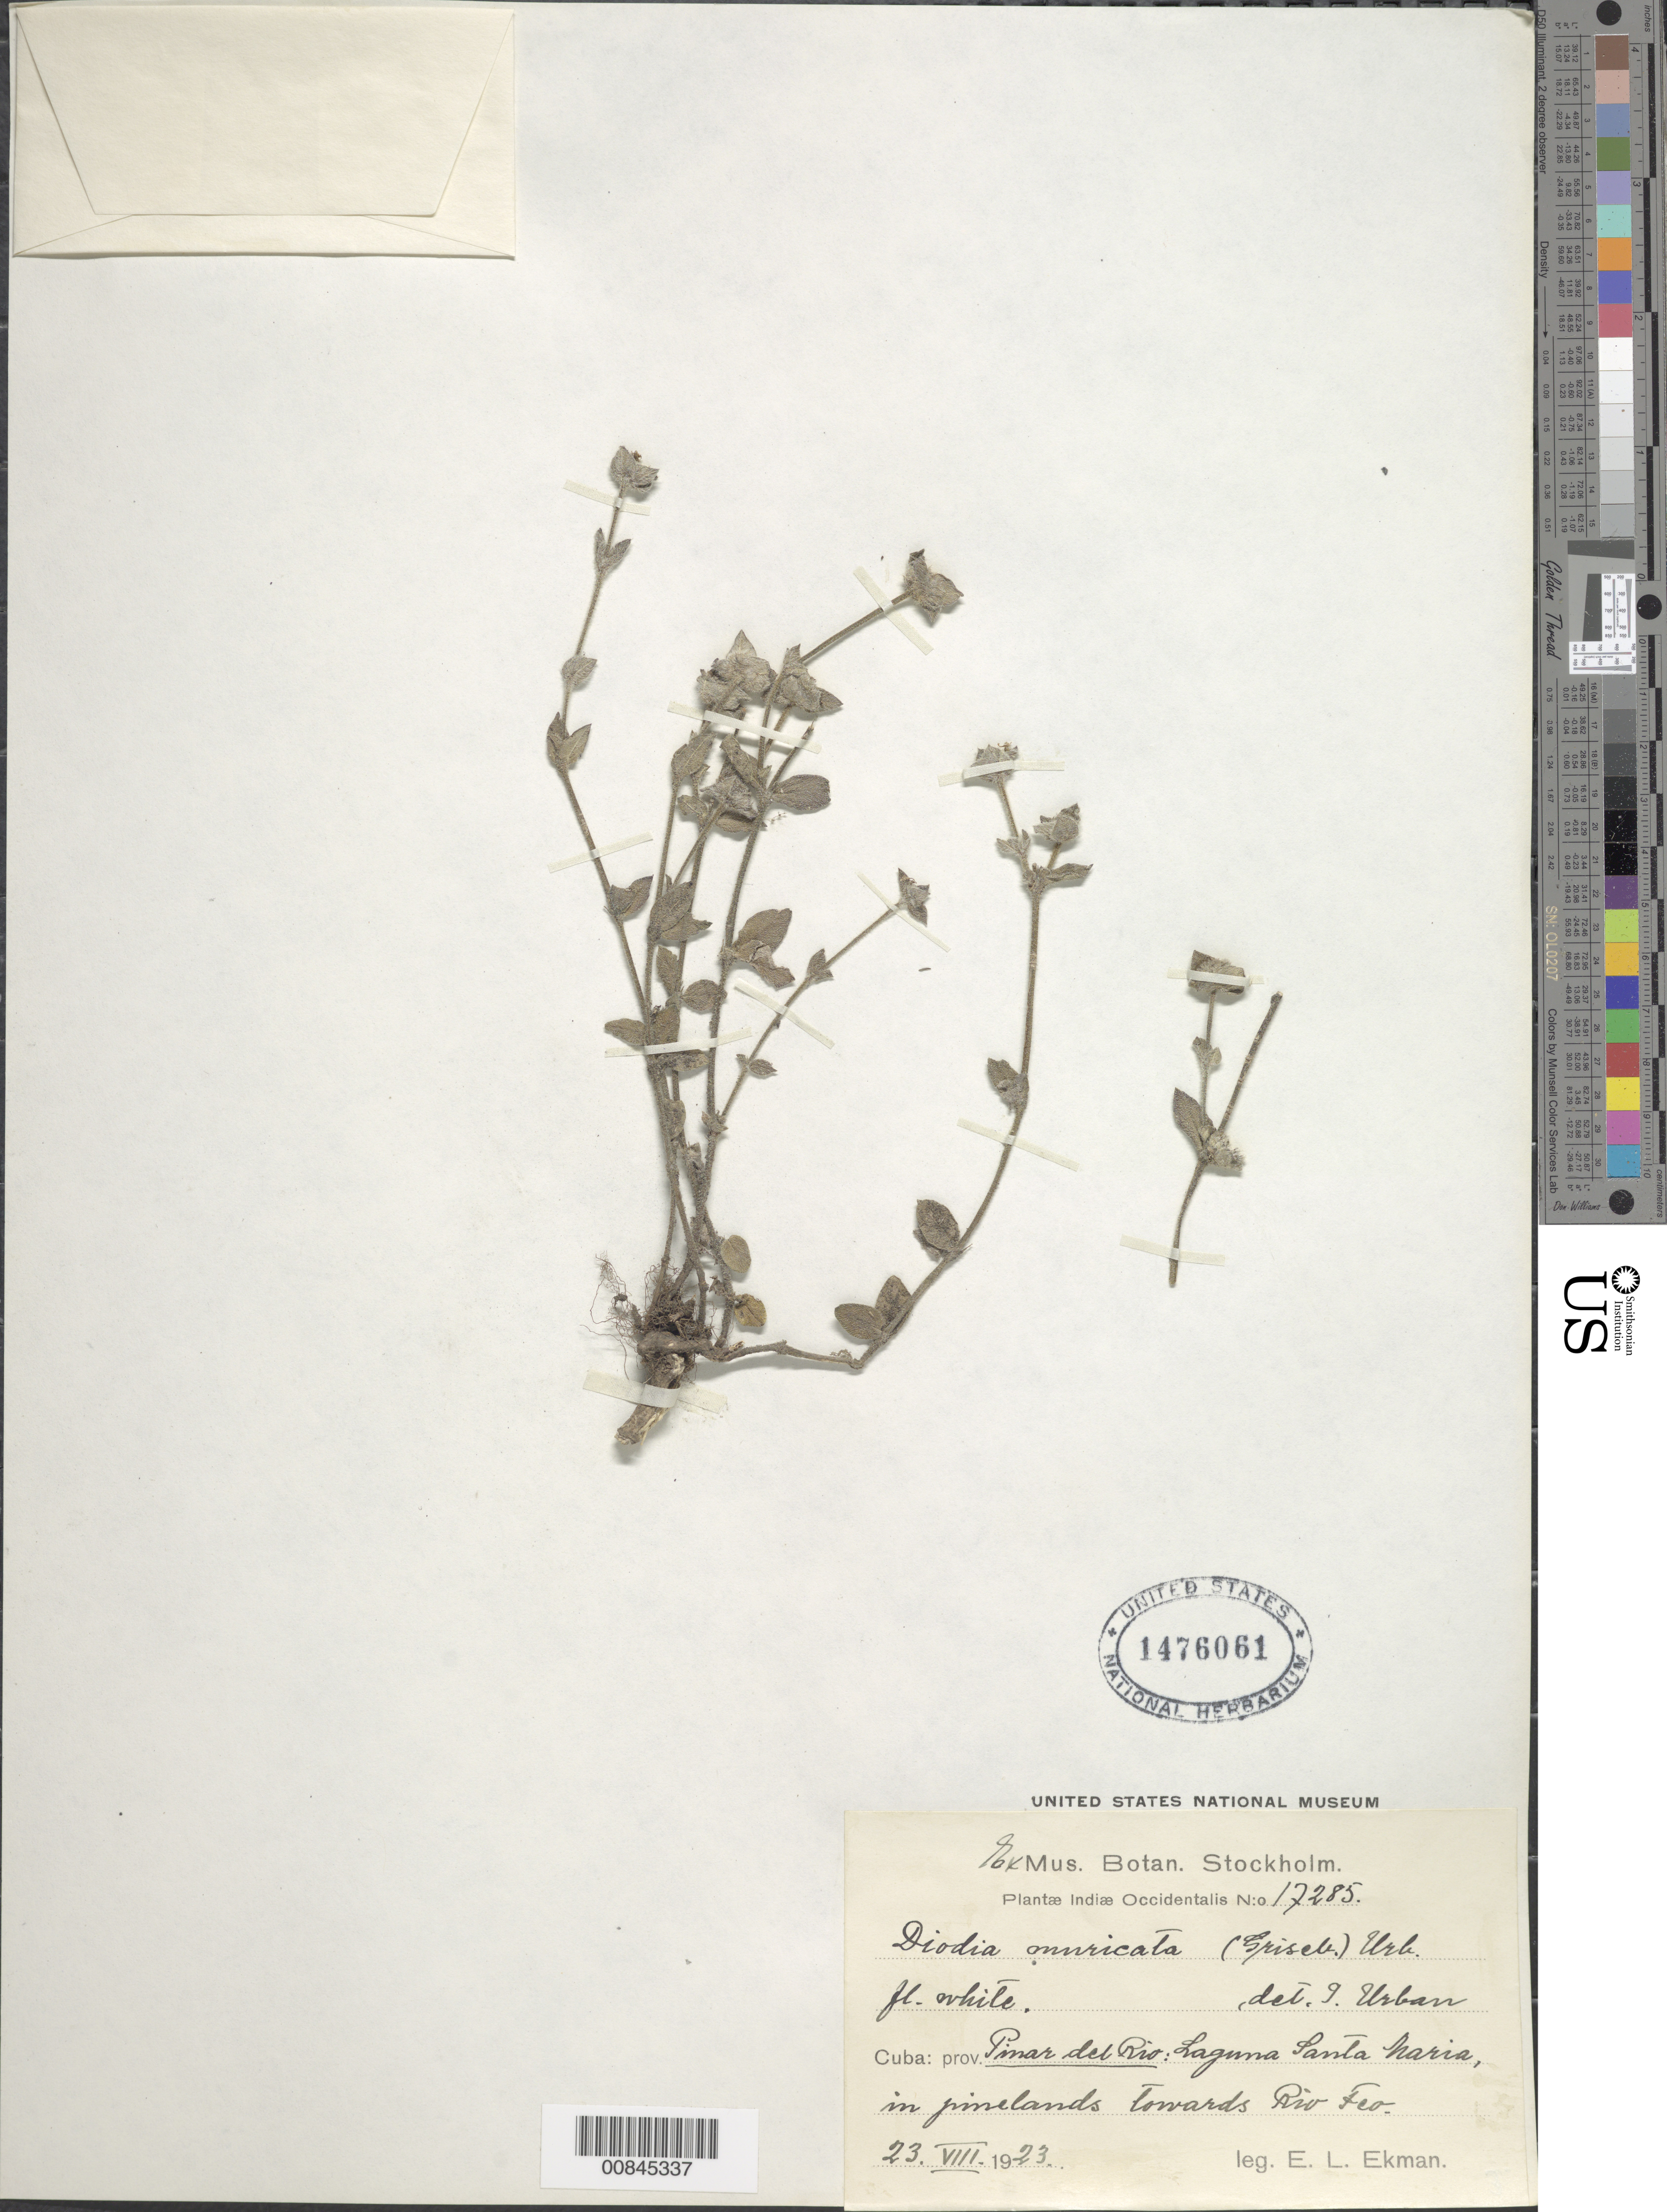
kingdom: Plantae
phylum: Tracheophyta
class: Magnoliopsida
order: Gentianales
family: Rubiaceae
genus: Richardia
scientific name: Richardia arenicola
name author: (Britton & P. Wilson) W.H. Lewis & R.L. Oliv.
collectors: E. L. Ekman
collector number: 17285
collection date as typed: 23 Aug 1923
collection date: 1923-08-23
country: Cuba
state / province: Pinar del Río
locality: Laguna Santa Maria, towards Rio Feo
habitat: Pinelands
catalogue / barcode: US 1476061